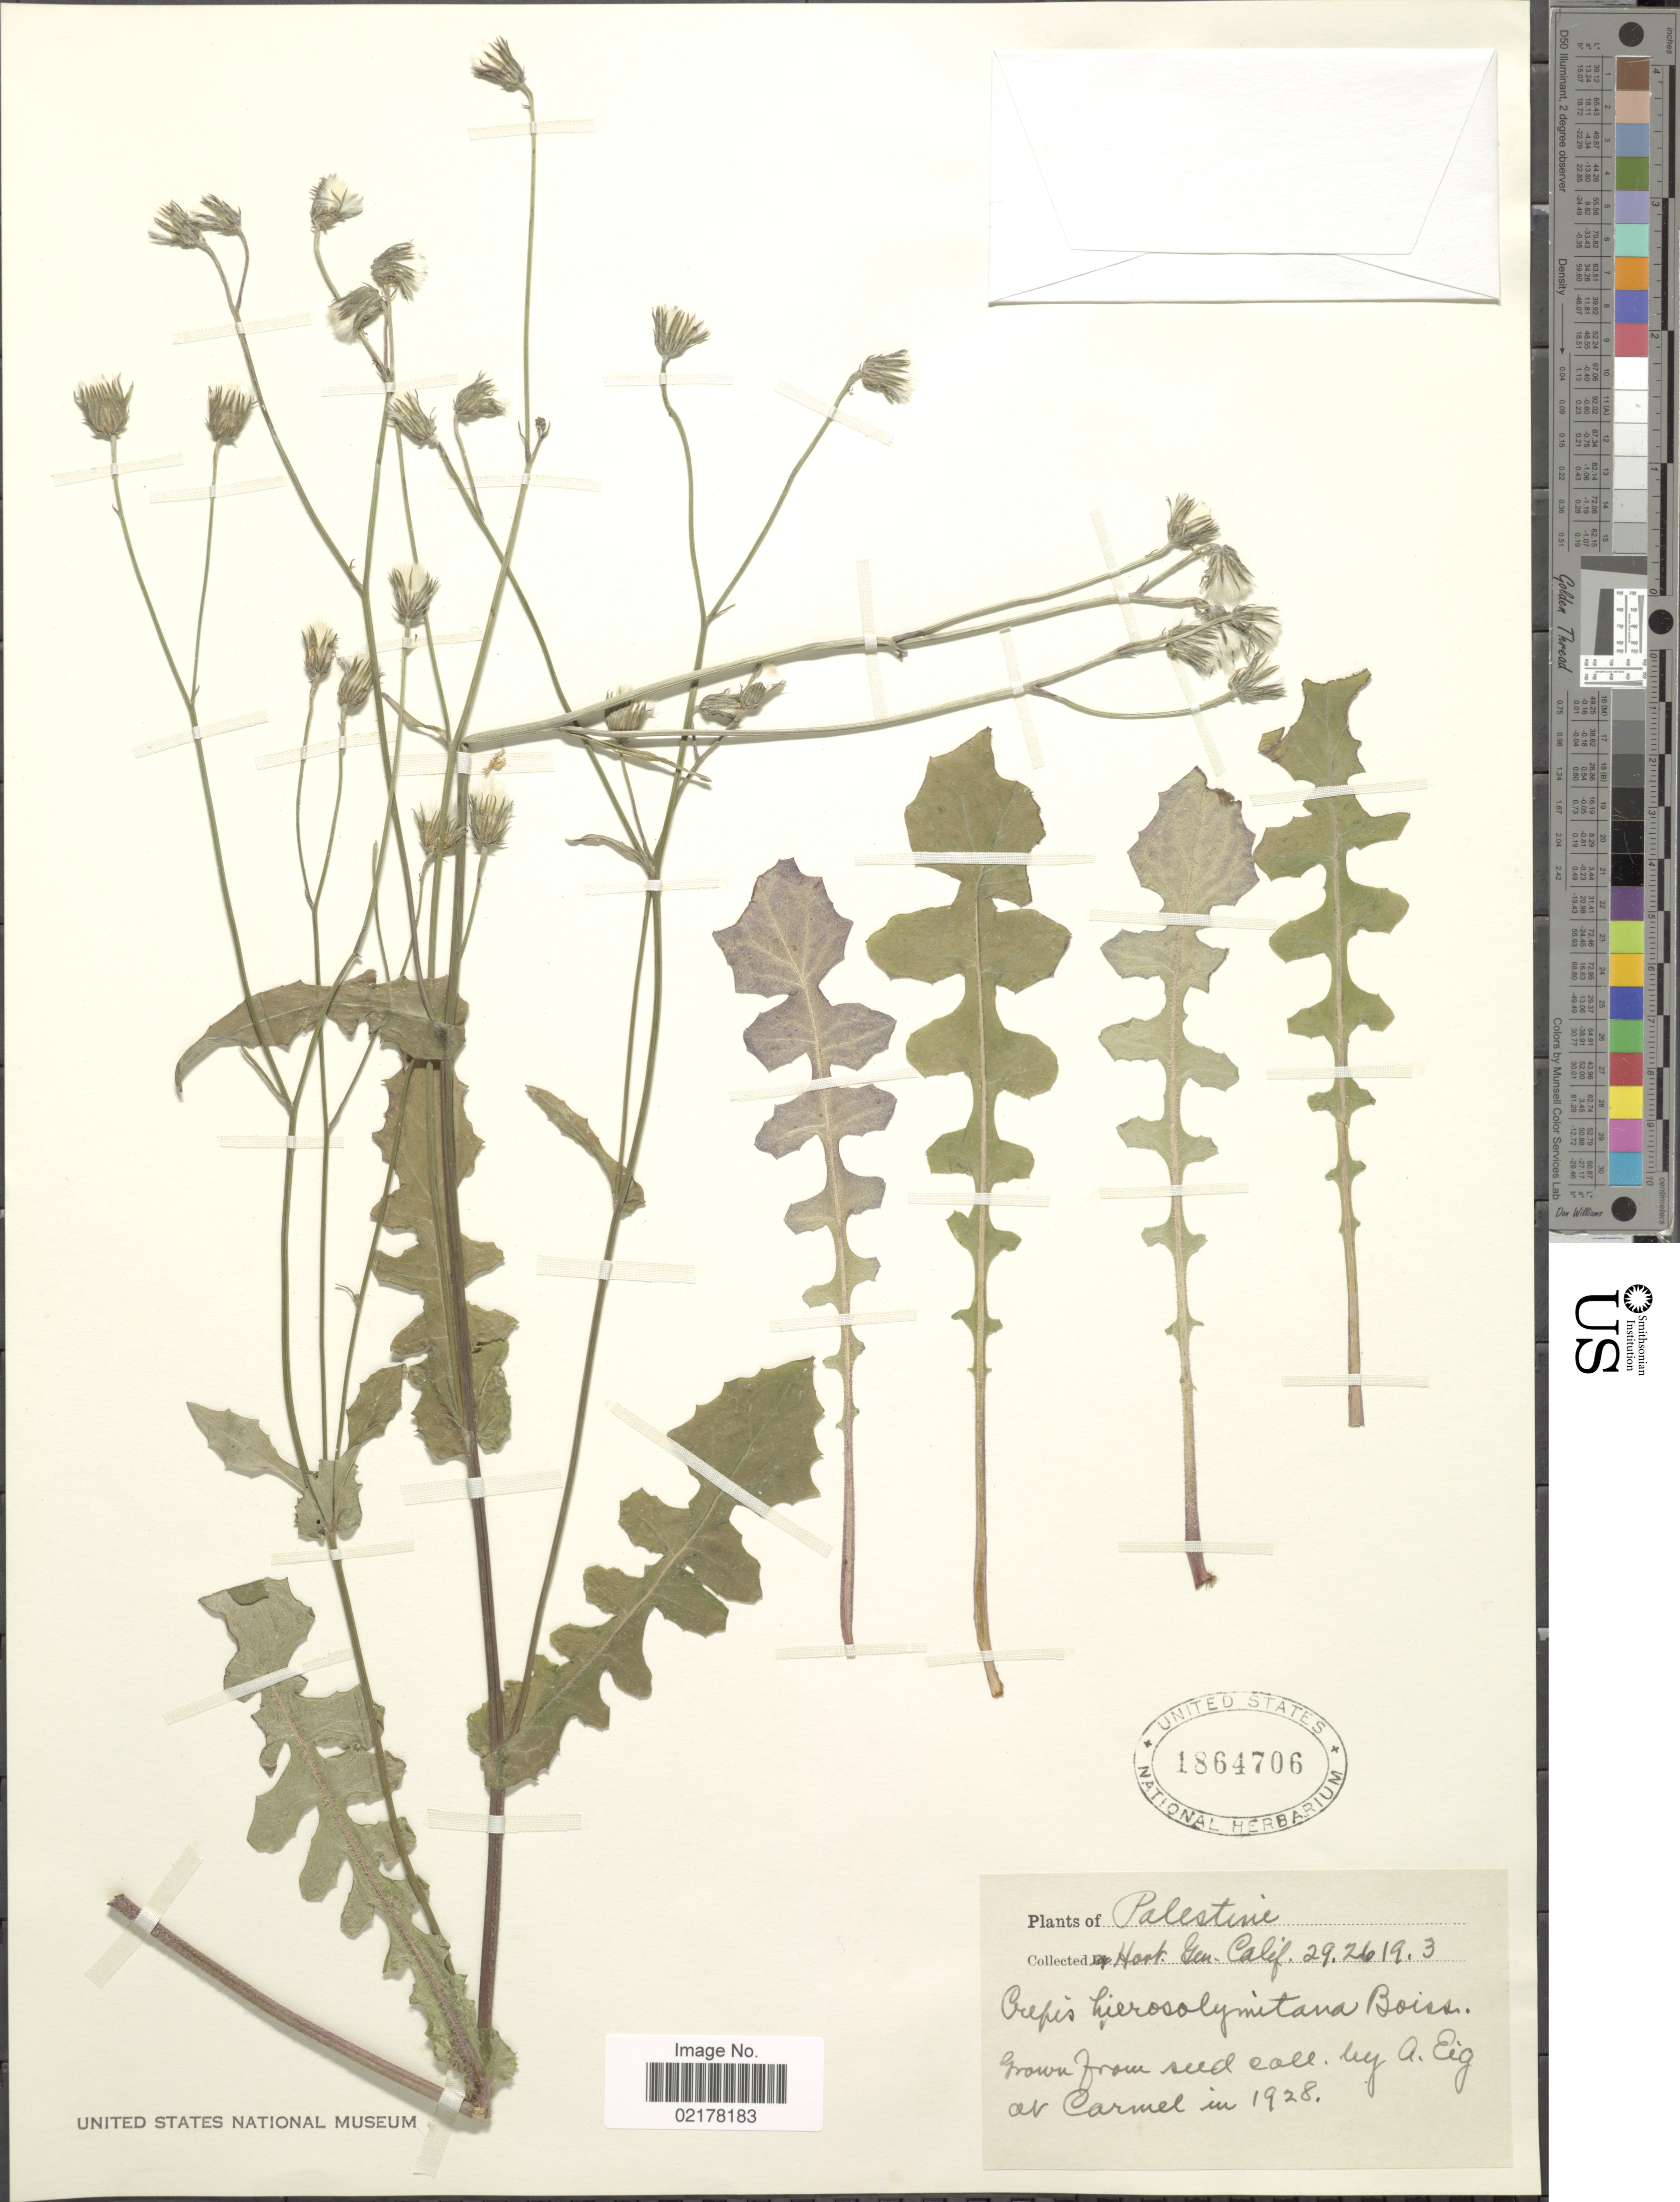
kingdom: Plantae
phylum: Tracheophyta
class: Magnoliopsida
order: Asterales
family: Asteraceae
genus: Crepis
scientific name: Crepis hierosolymitana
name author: Boiss.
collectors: Hort. Gen. Calif.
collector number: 2926193?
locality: Palestine [unsure placement]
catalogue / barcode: US 1864706